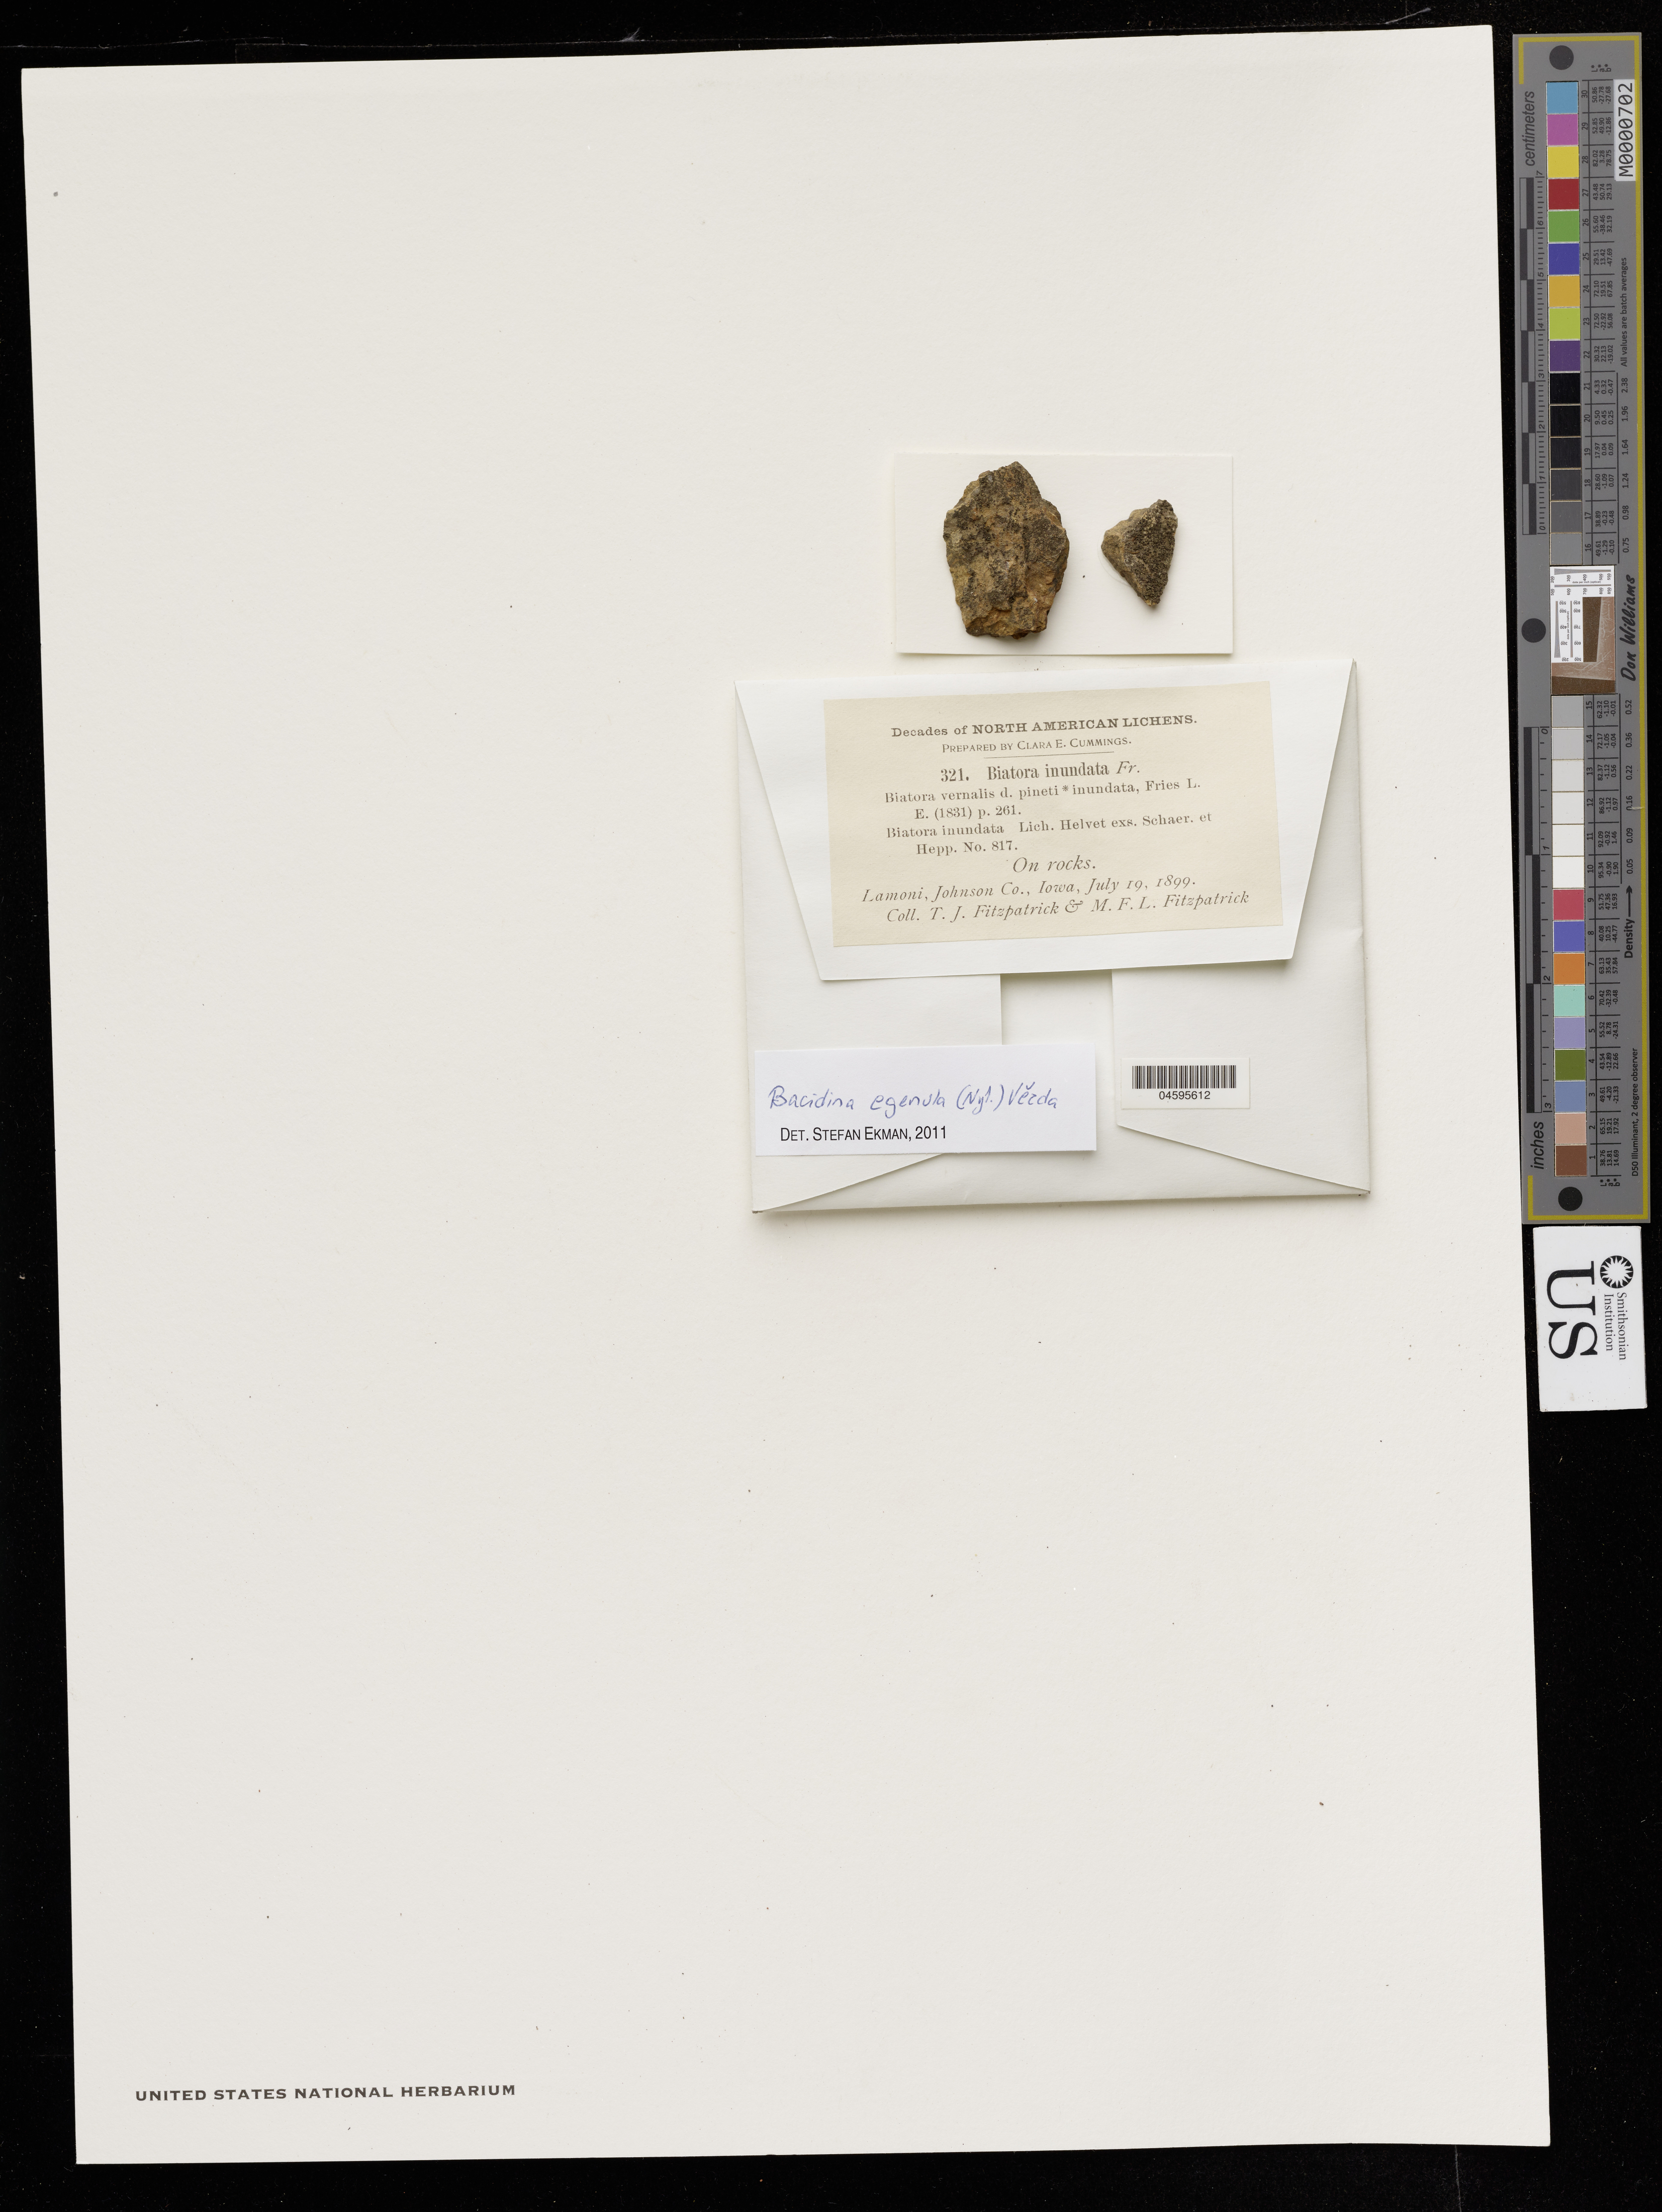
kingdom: Fungi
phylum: Ascomycota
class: Lecanoromycetes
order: Lecanorales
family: Ramalinaceae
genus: Bacidia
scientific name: Bacidia egenula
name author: (Nyl.) Arnold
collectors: T. Fitzpatrick & M. Fitzpatrick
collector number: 321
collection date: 1899-07-19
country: United States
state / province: Iowa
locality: Lamoni, Johnson Co.